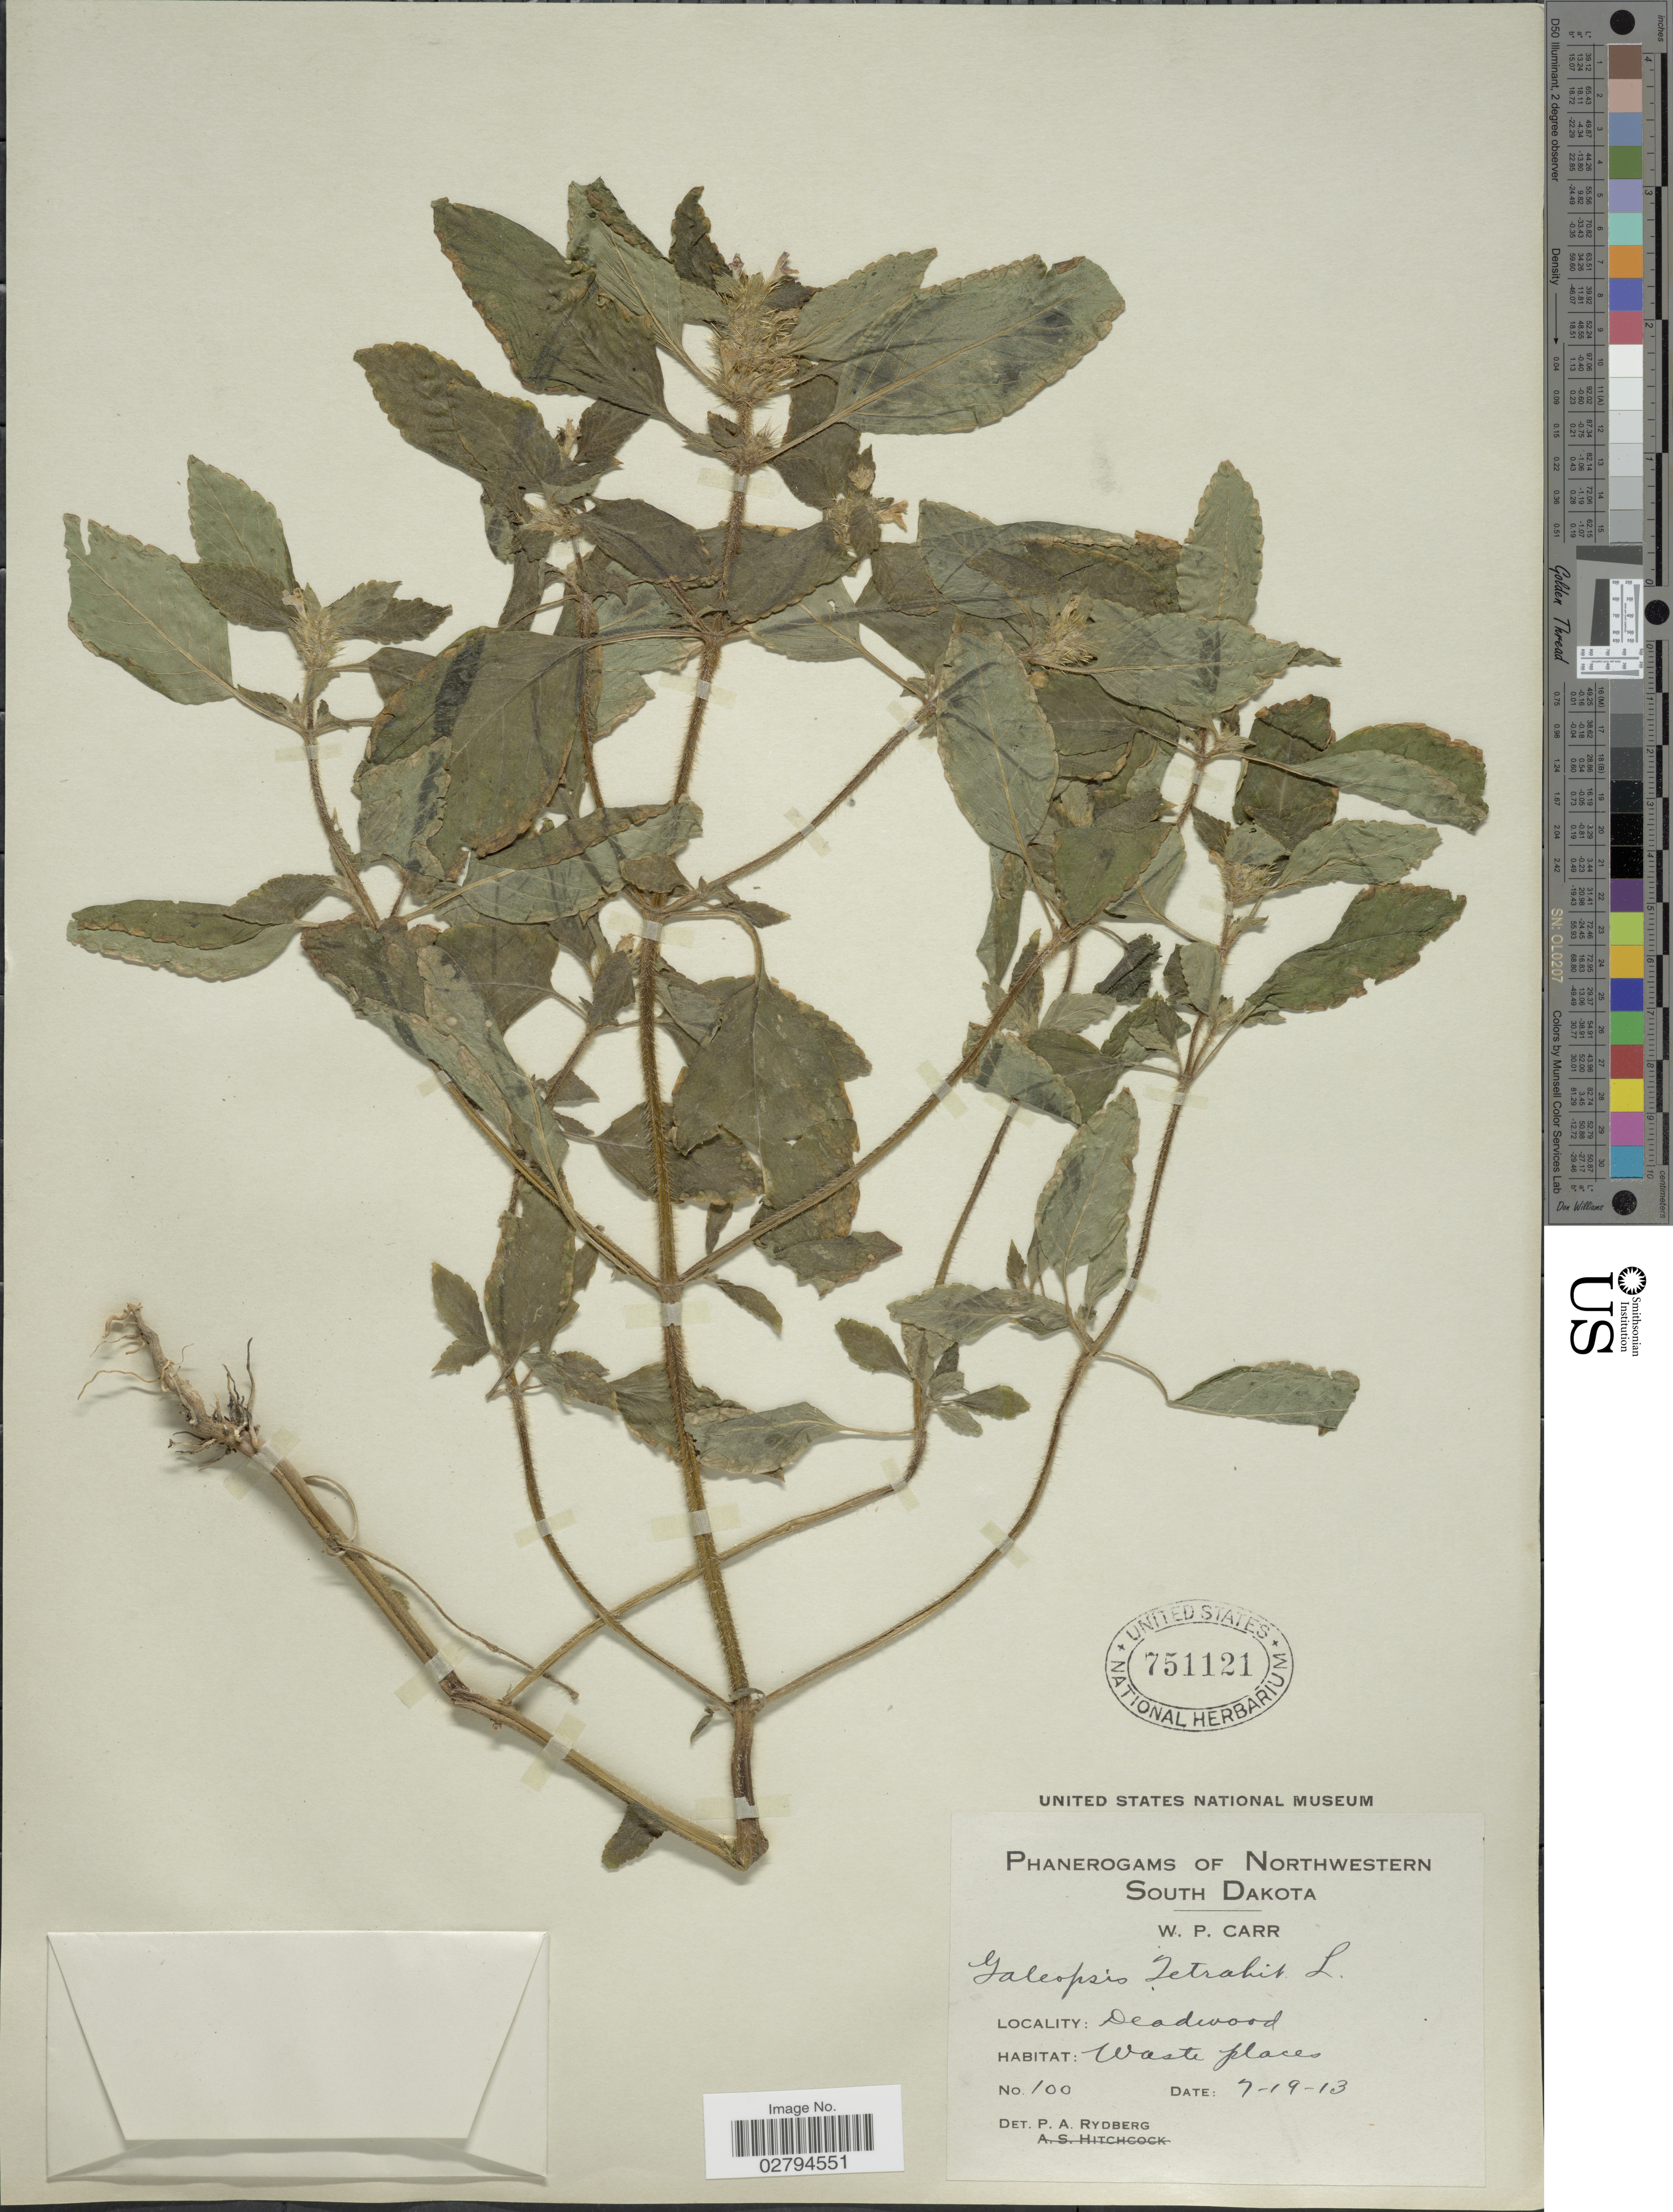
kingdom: Plantae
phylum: Tracheophyta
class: Magnoliopsida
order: Lamiales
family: Lamiaceae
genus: Galeopsis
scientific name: Galeopsis tetrahit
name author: L.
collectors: W. Carr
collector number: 100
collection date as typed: Transcribed d/m/y: 19/7/13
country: United States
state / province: South Dakota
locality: Northwestern South Dakota. Deadwood.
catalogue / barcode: US 751121